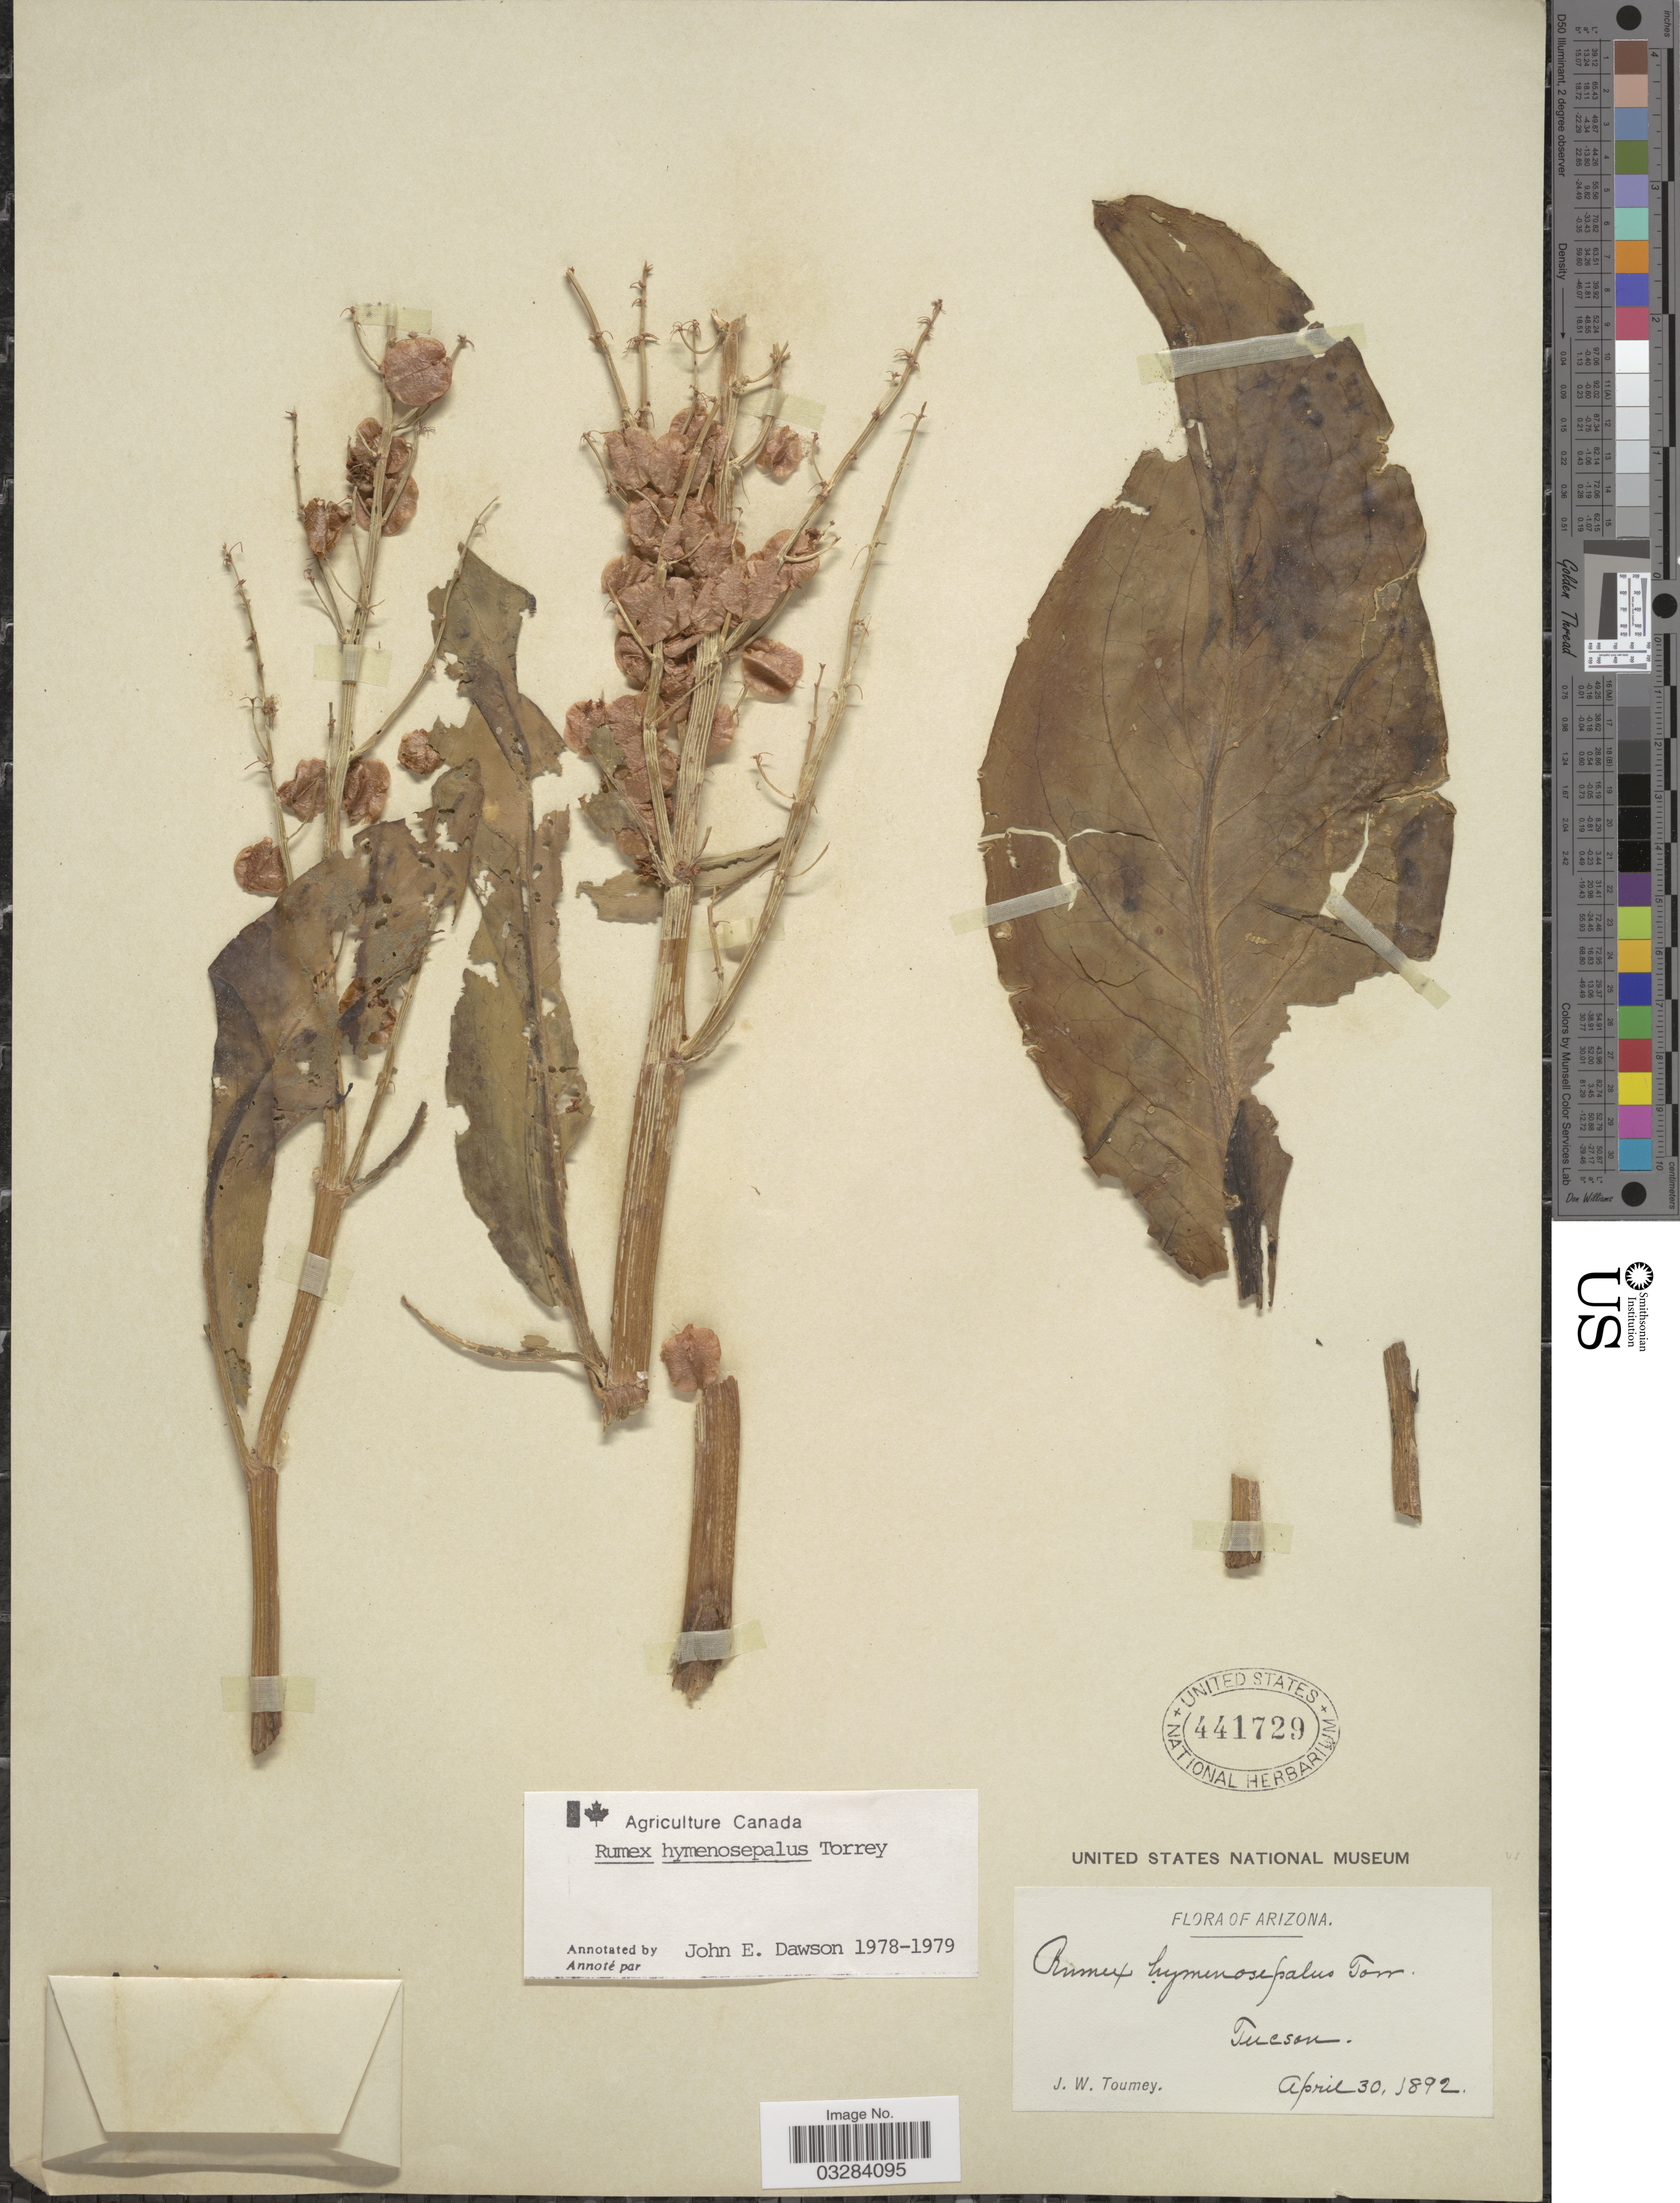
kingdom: Plantae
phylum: Tracheophyta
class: Magnoliopsida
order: Caryophyllales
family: Polygonaceae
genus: Rumex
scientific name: Rumex hymenosepalus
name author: Torr.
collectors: J. W. Toumey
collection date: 1892-04-30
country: United States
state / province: Arizona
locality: Tucson.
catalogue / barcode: US 441729